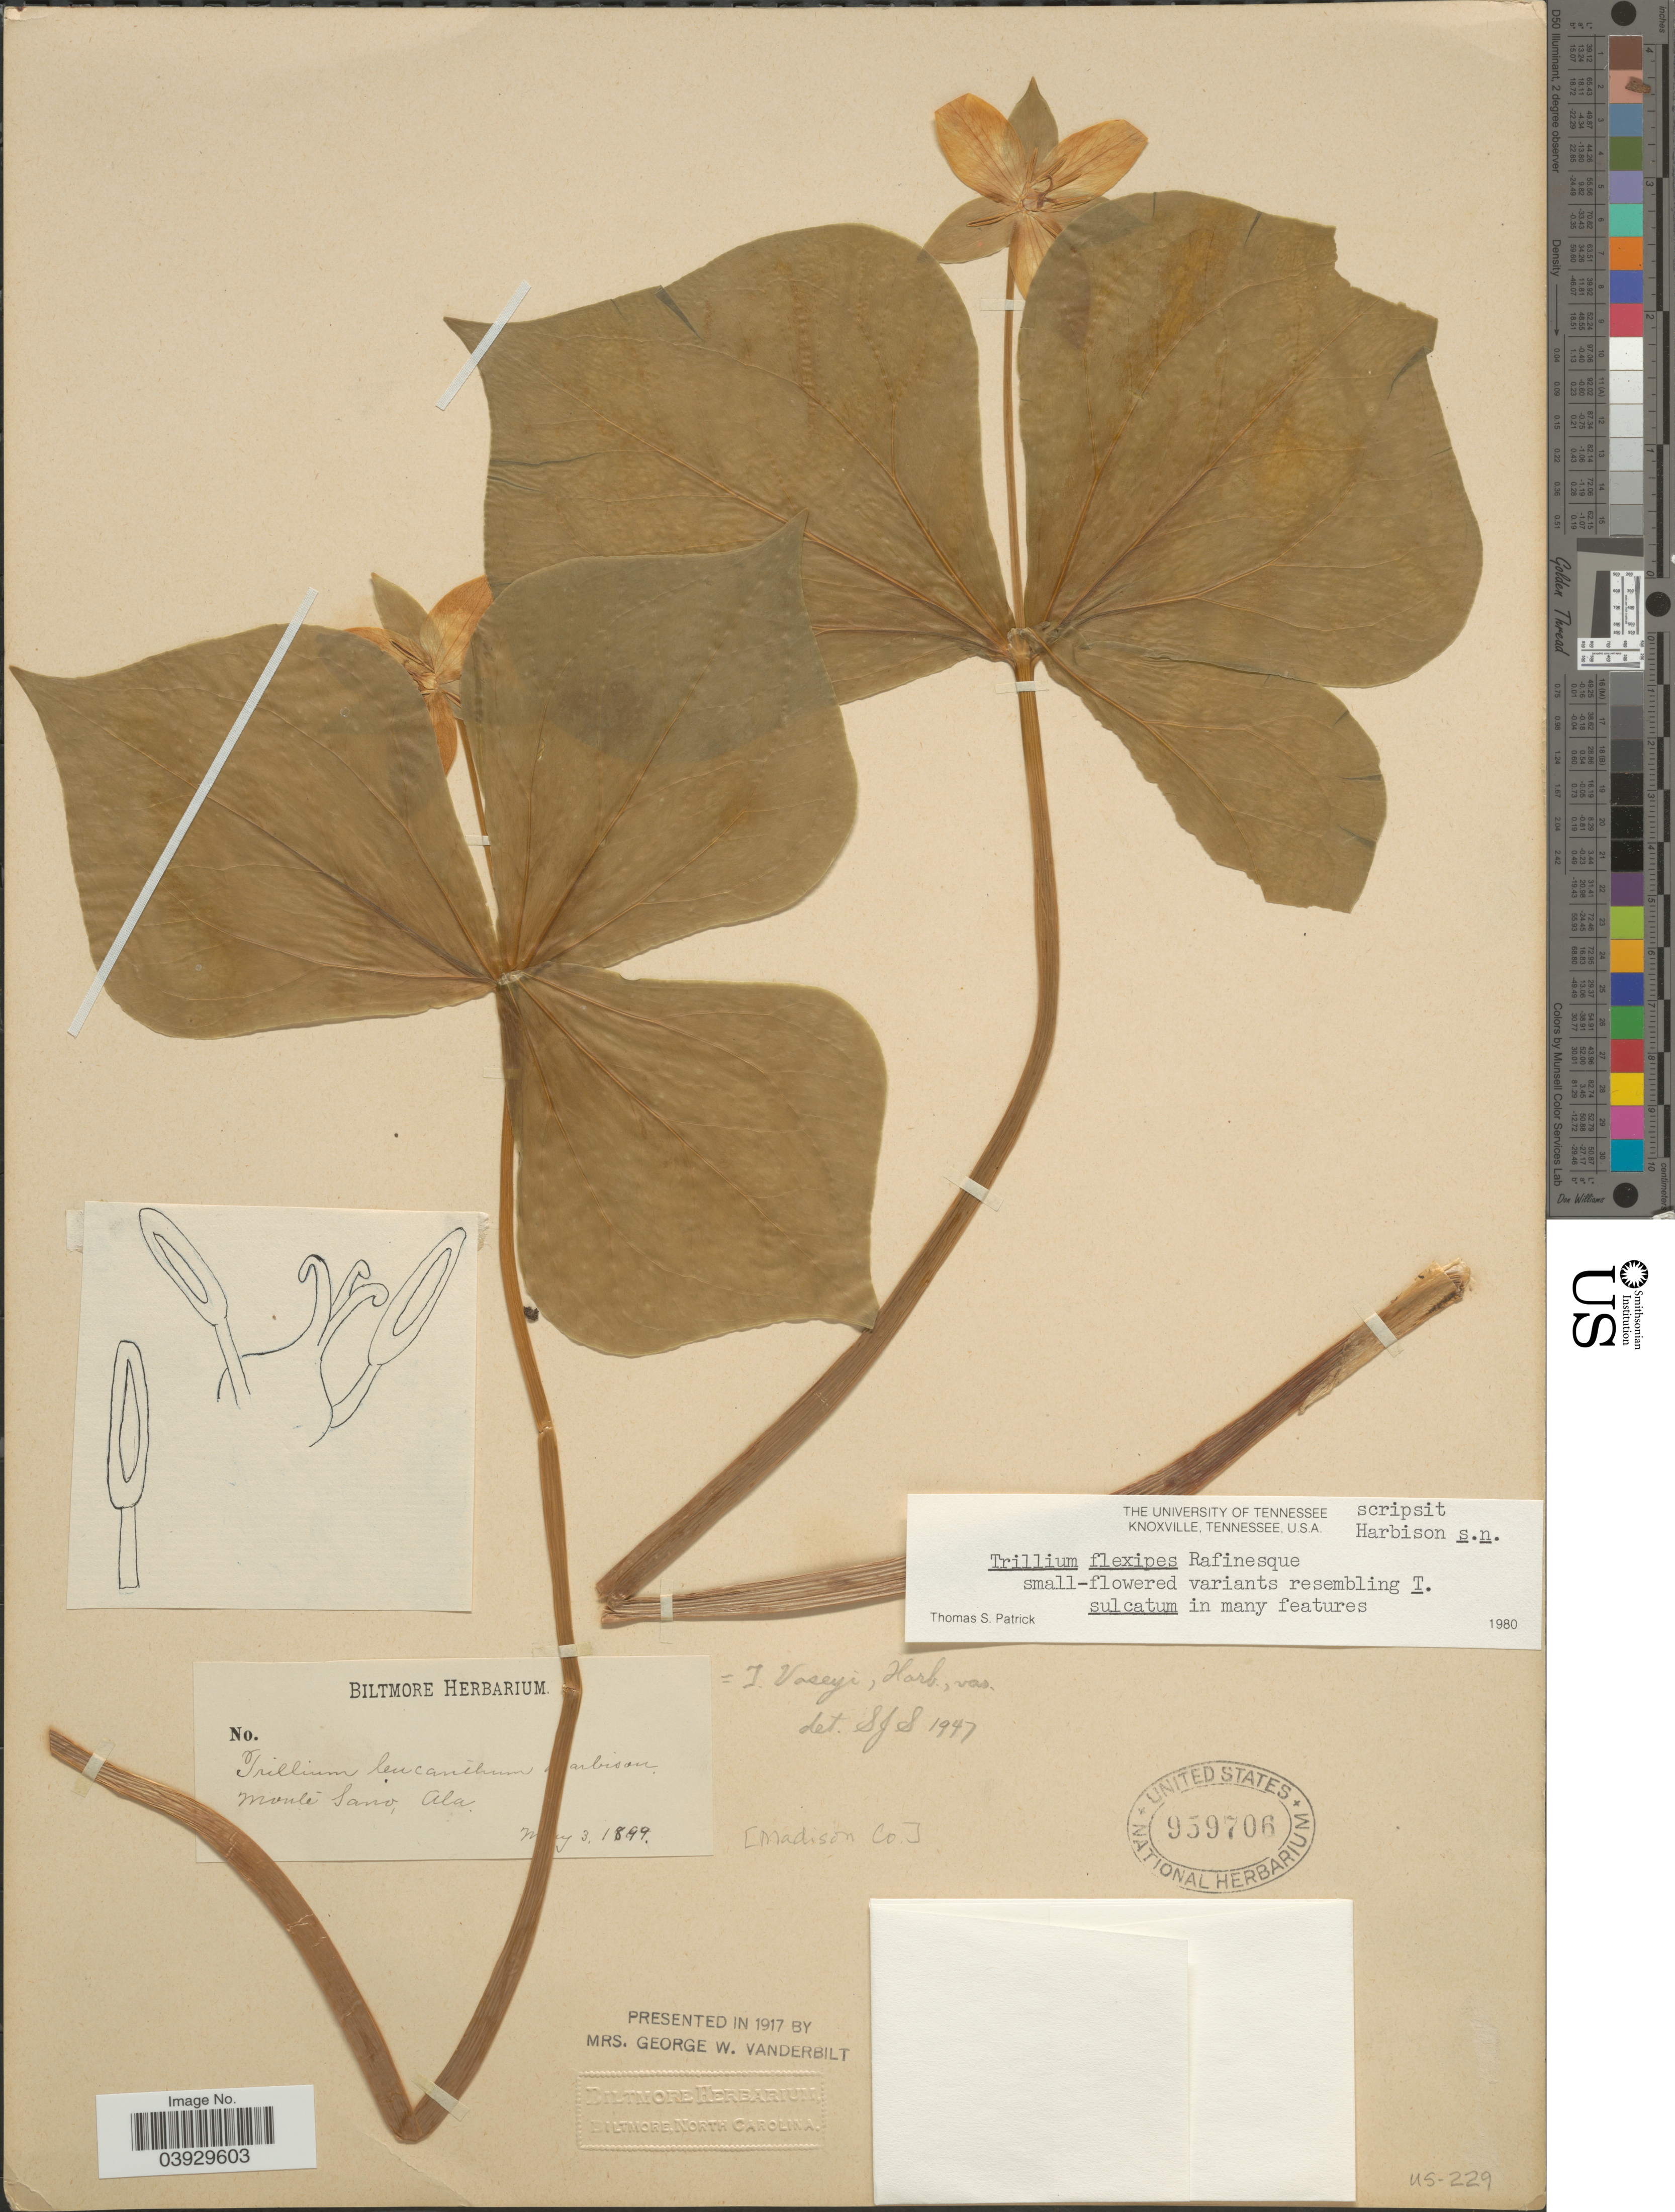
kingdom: Plantae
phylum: Tracheophyta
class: Liliopsida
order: Liliales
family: Melanthiaceae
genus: Trillium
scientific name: Trillium flexipes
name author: Raf.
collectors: ex herb. Biltmore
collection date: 1899-05-03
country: United States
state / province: Alabama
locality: Monte Sano. Madison Co.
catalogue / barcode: US 959706